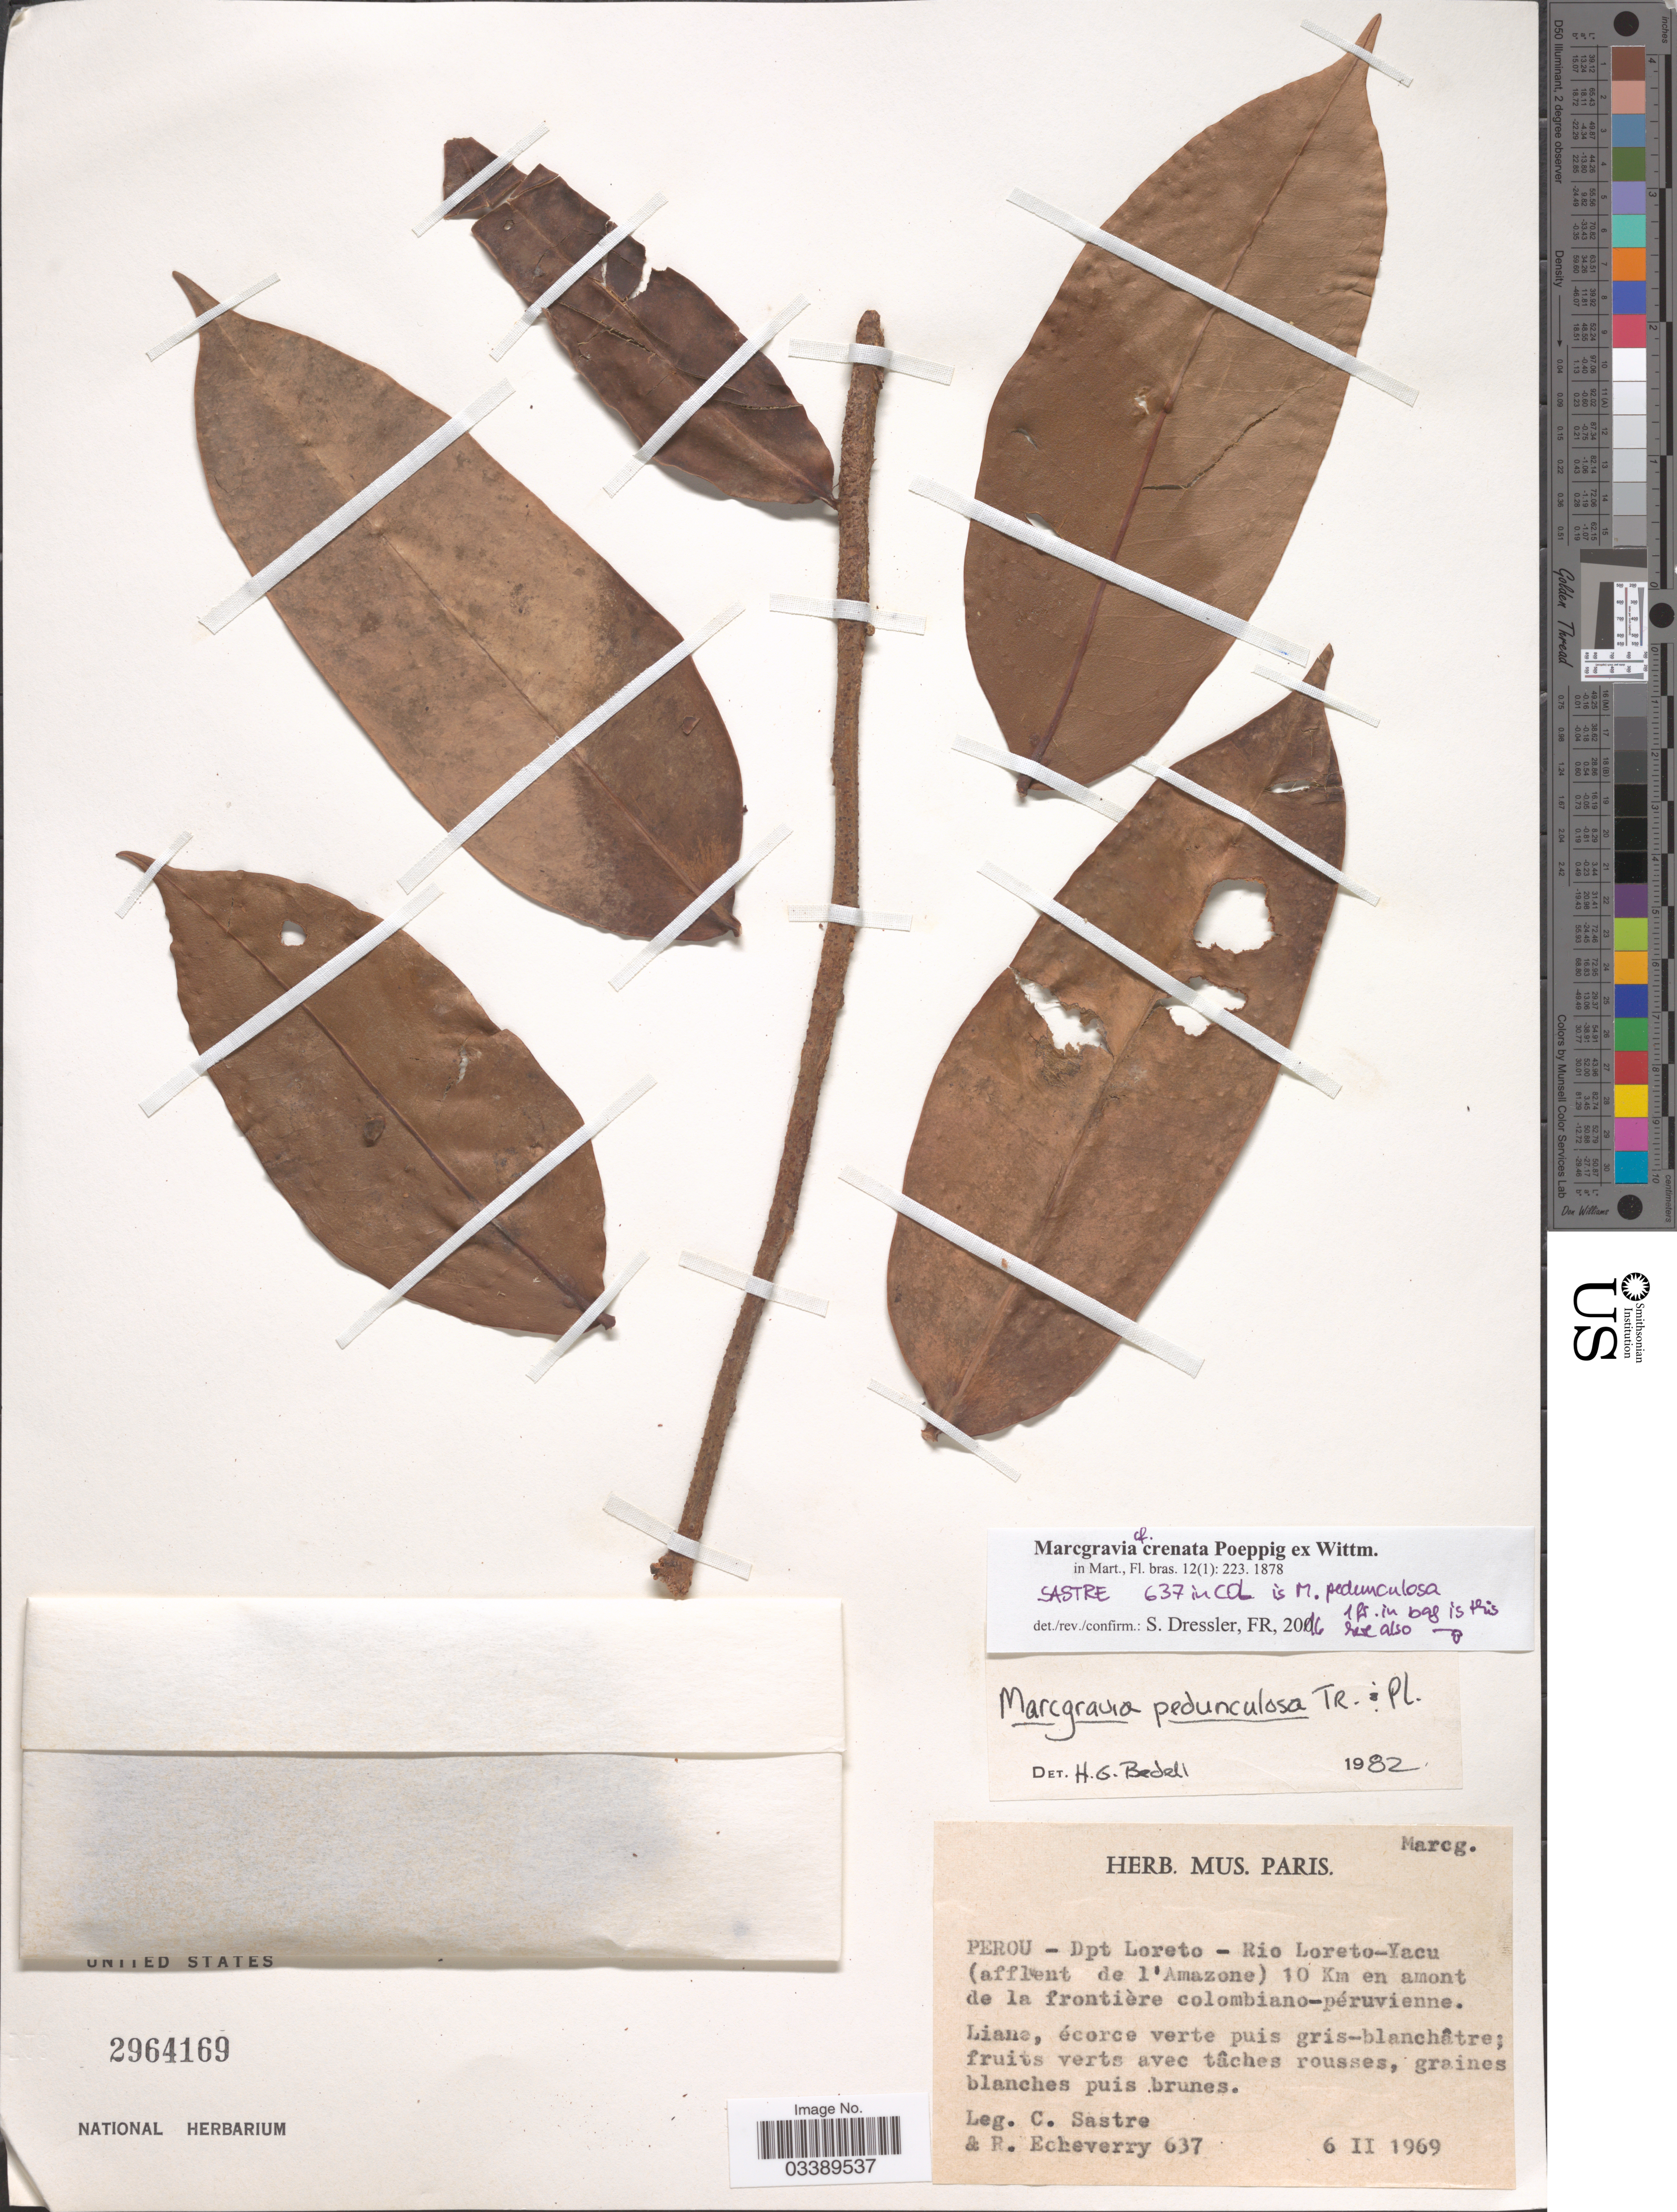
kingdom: Plantae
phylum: Tracheophyta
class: Magnoliopsida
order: Ericales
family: Marcgraviaceae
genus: Marcgravia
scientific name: Marcgravia crenata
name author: Poepp. ex Wittm.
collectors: C. Sastre & R. Echeverry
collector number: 637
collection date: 1969-02-06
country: Peru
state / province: Loreto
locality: Dpt Loreto - Rio Loreto - Yacu (affluent d l'Amazone) 10 Km en amont de la frontière colombiano-péruvienne.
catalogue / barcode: US 2964169